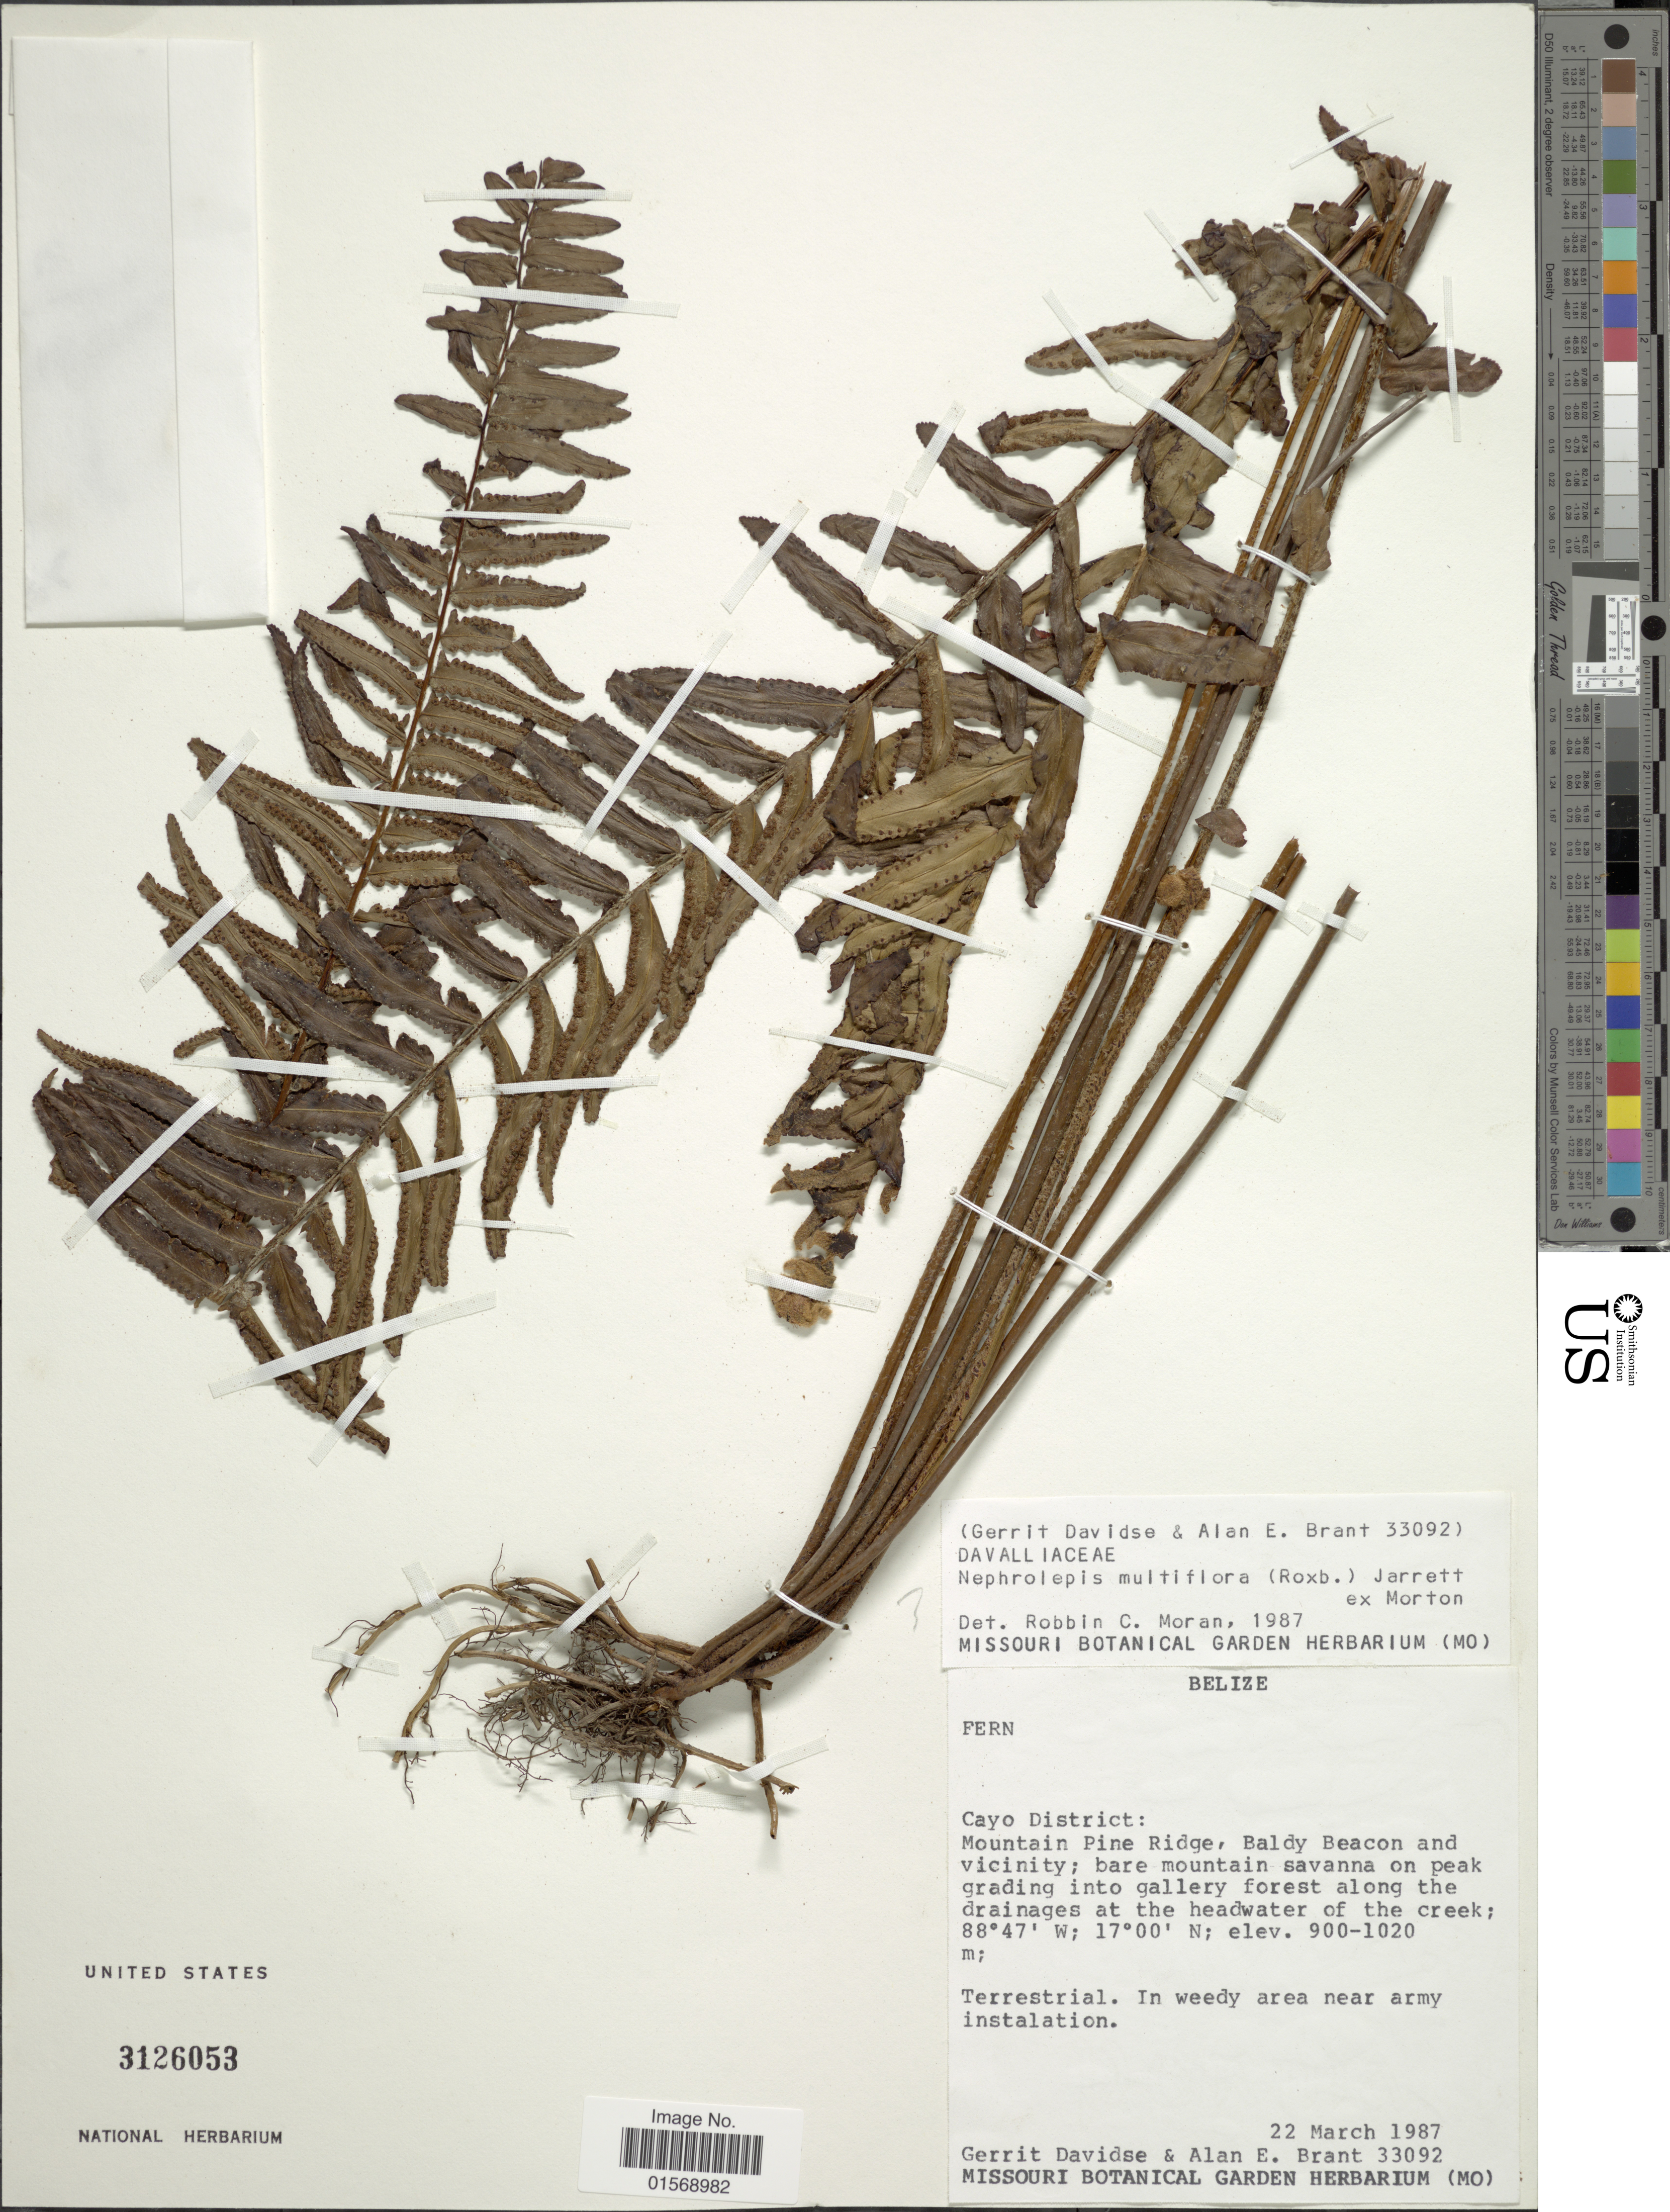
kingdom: Plantae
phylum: Tracheophyta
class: Polypodiopsida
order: Polypodiales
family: Nephrolepidaceae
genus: Nephrolepis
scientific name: Nephrolepis multiflora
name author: (Roxb.) F.M. Jarrett ex C.V. Morton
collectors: G. Davidse & A. Brant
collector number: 33092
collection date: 1987-03-22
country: Belize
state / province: Cayo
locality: Belize. Cayo District, Mountain Pine ridge, Baldy Beacon and vicinity.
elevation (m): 900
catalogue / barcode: US 3126053